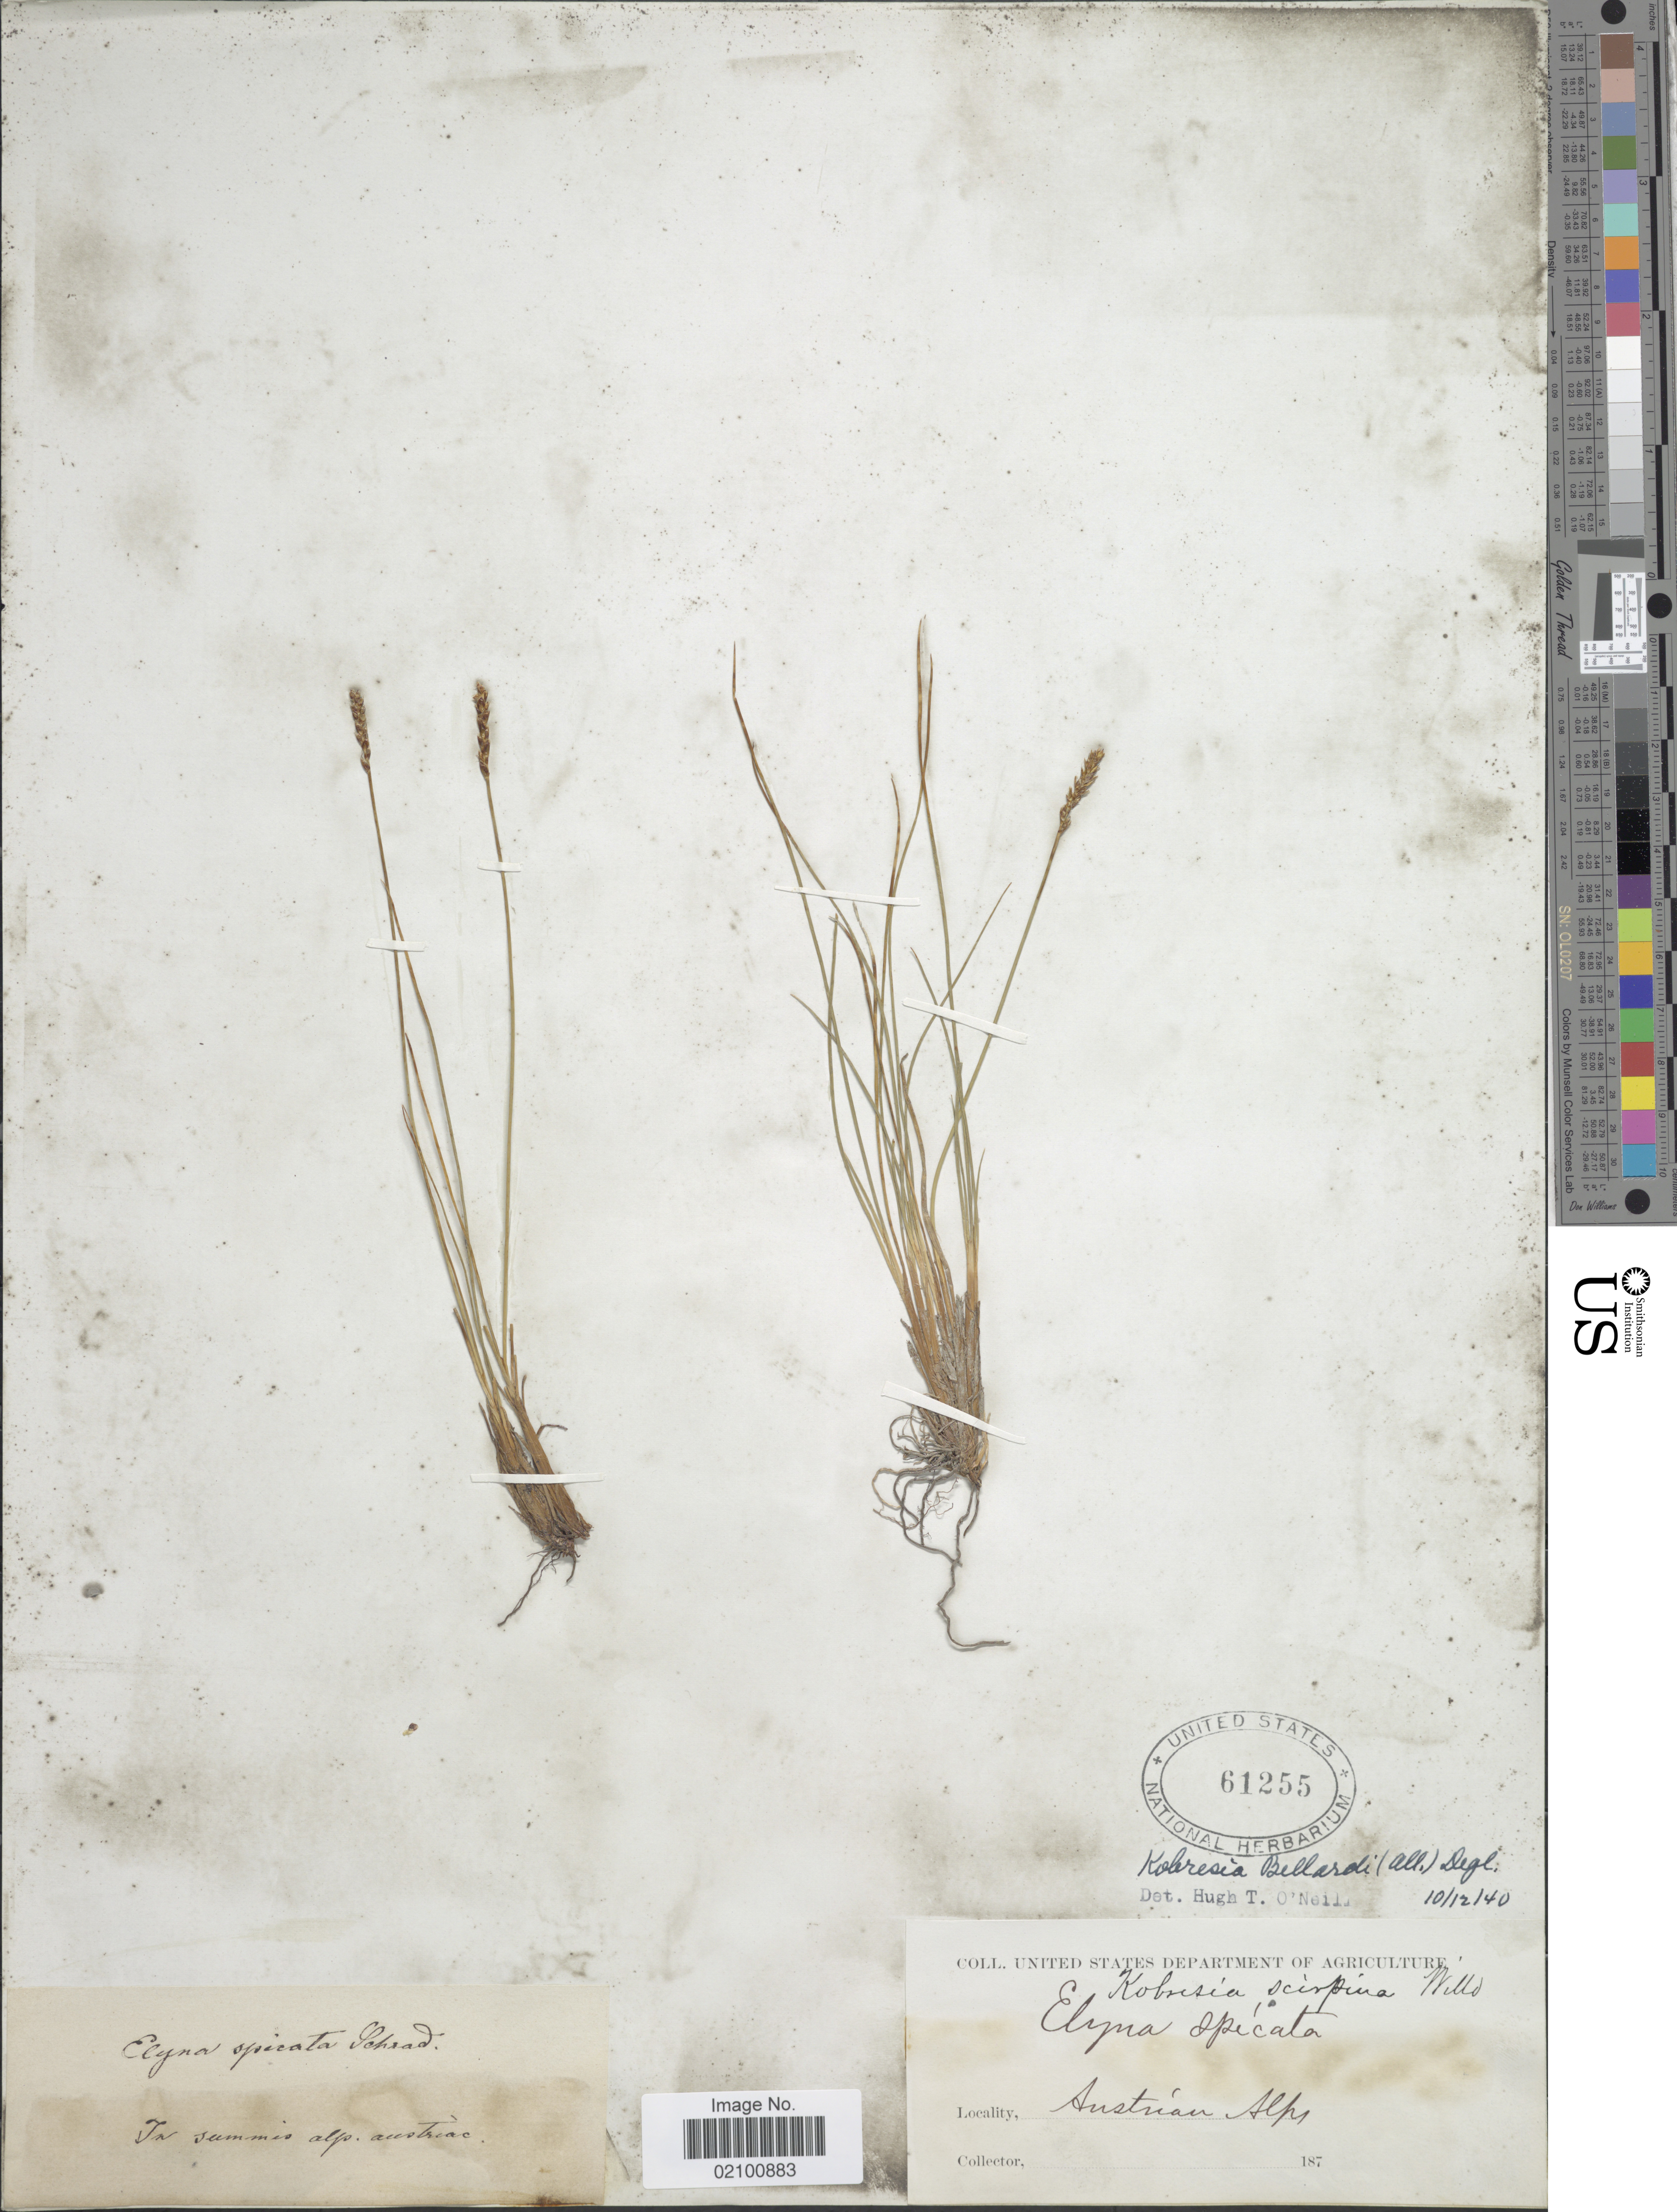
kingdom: Plantae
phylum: Tracheophyta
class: Liliopsida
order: Poales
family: Cyperaceae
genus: Carex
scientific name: Carex myosuroides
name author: Vill.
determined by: Strong, M. T., (US), Smithsonian Institution - National Museum of Natural History (UNITED STATES)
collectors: United States Department of Agriculture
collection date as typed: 187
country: Austria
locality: Austrian Mts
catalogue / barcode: US 61255